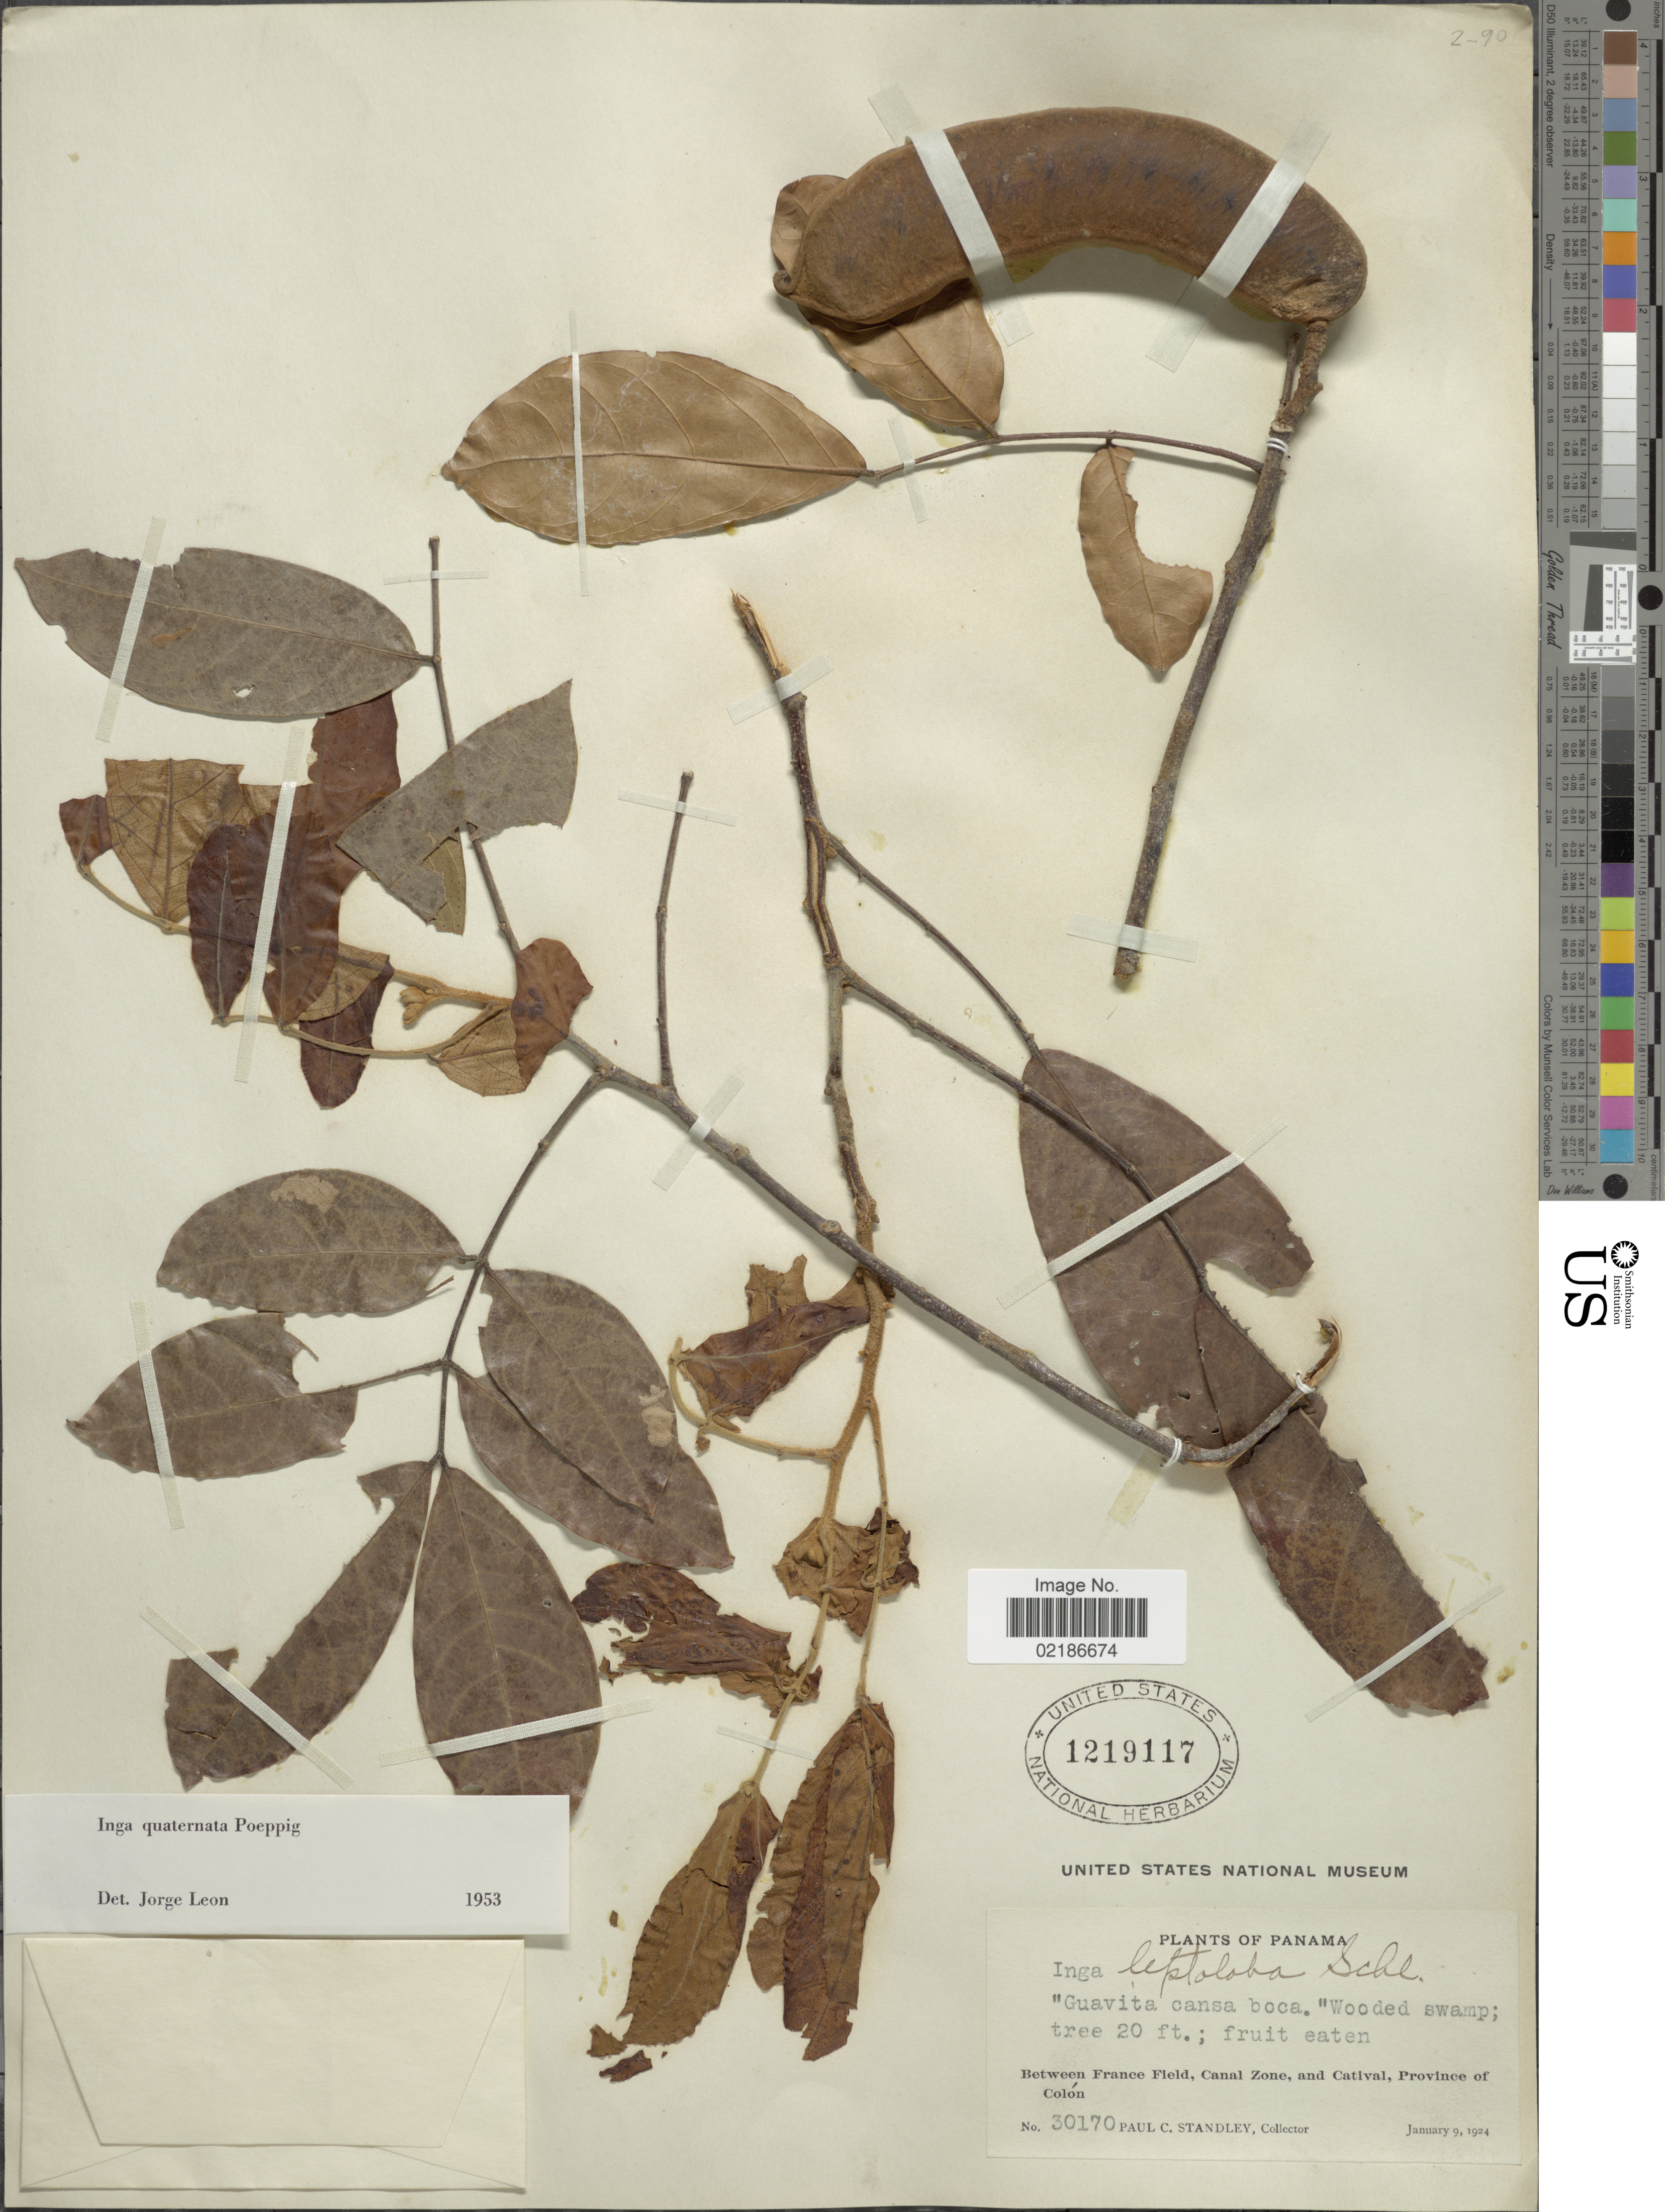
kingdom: Plantae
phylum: Tracheophyta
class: Magnoliopsida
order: Fabales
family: Fabaceae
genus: Inga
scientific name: Inga quaternata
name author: Poepp. & Endl.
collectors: P. C. Standley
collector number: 30170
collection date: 1924-01-09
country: Panama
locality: Between France Field, Canal Zone, and Catival, Province of Colon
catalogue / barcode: US 1219117